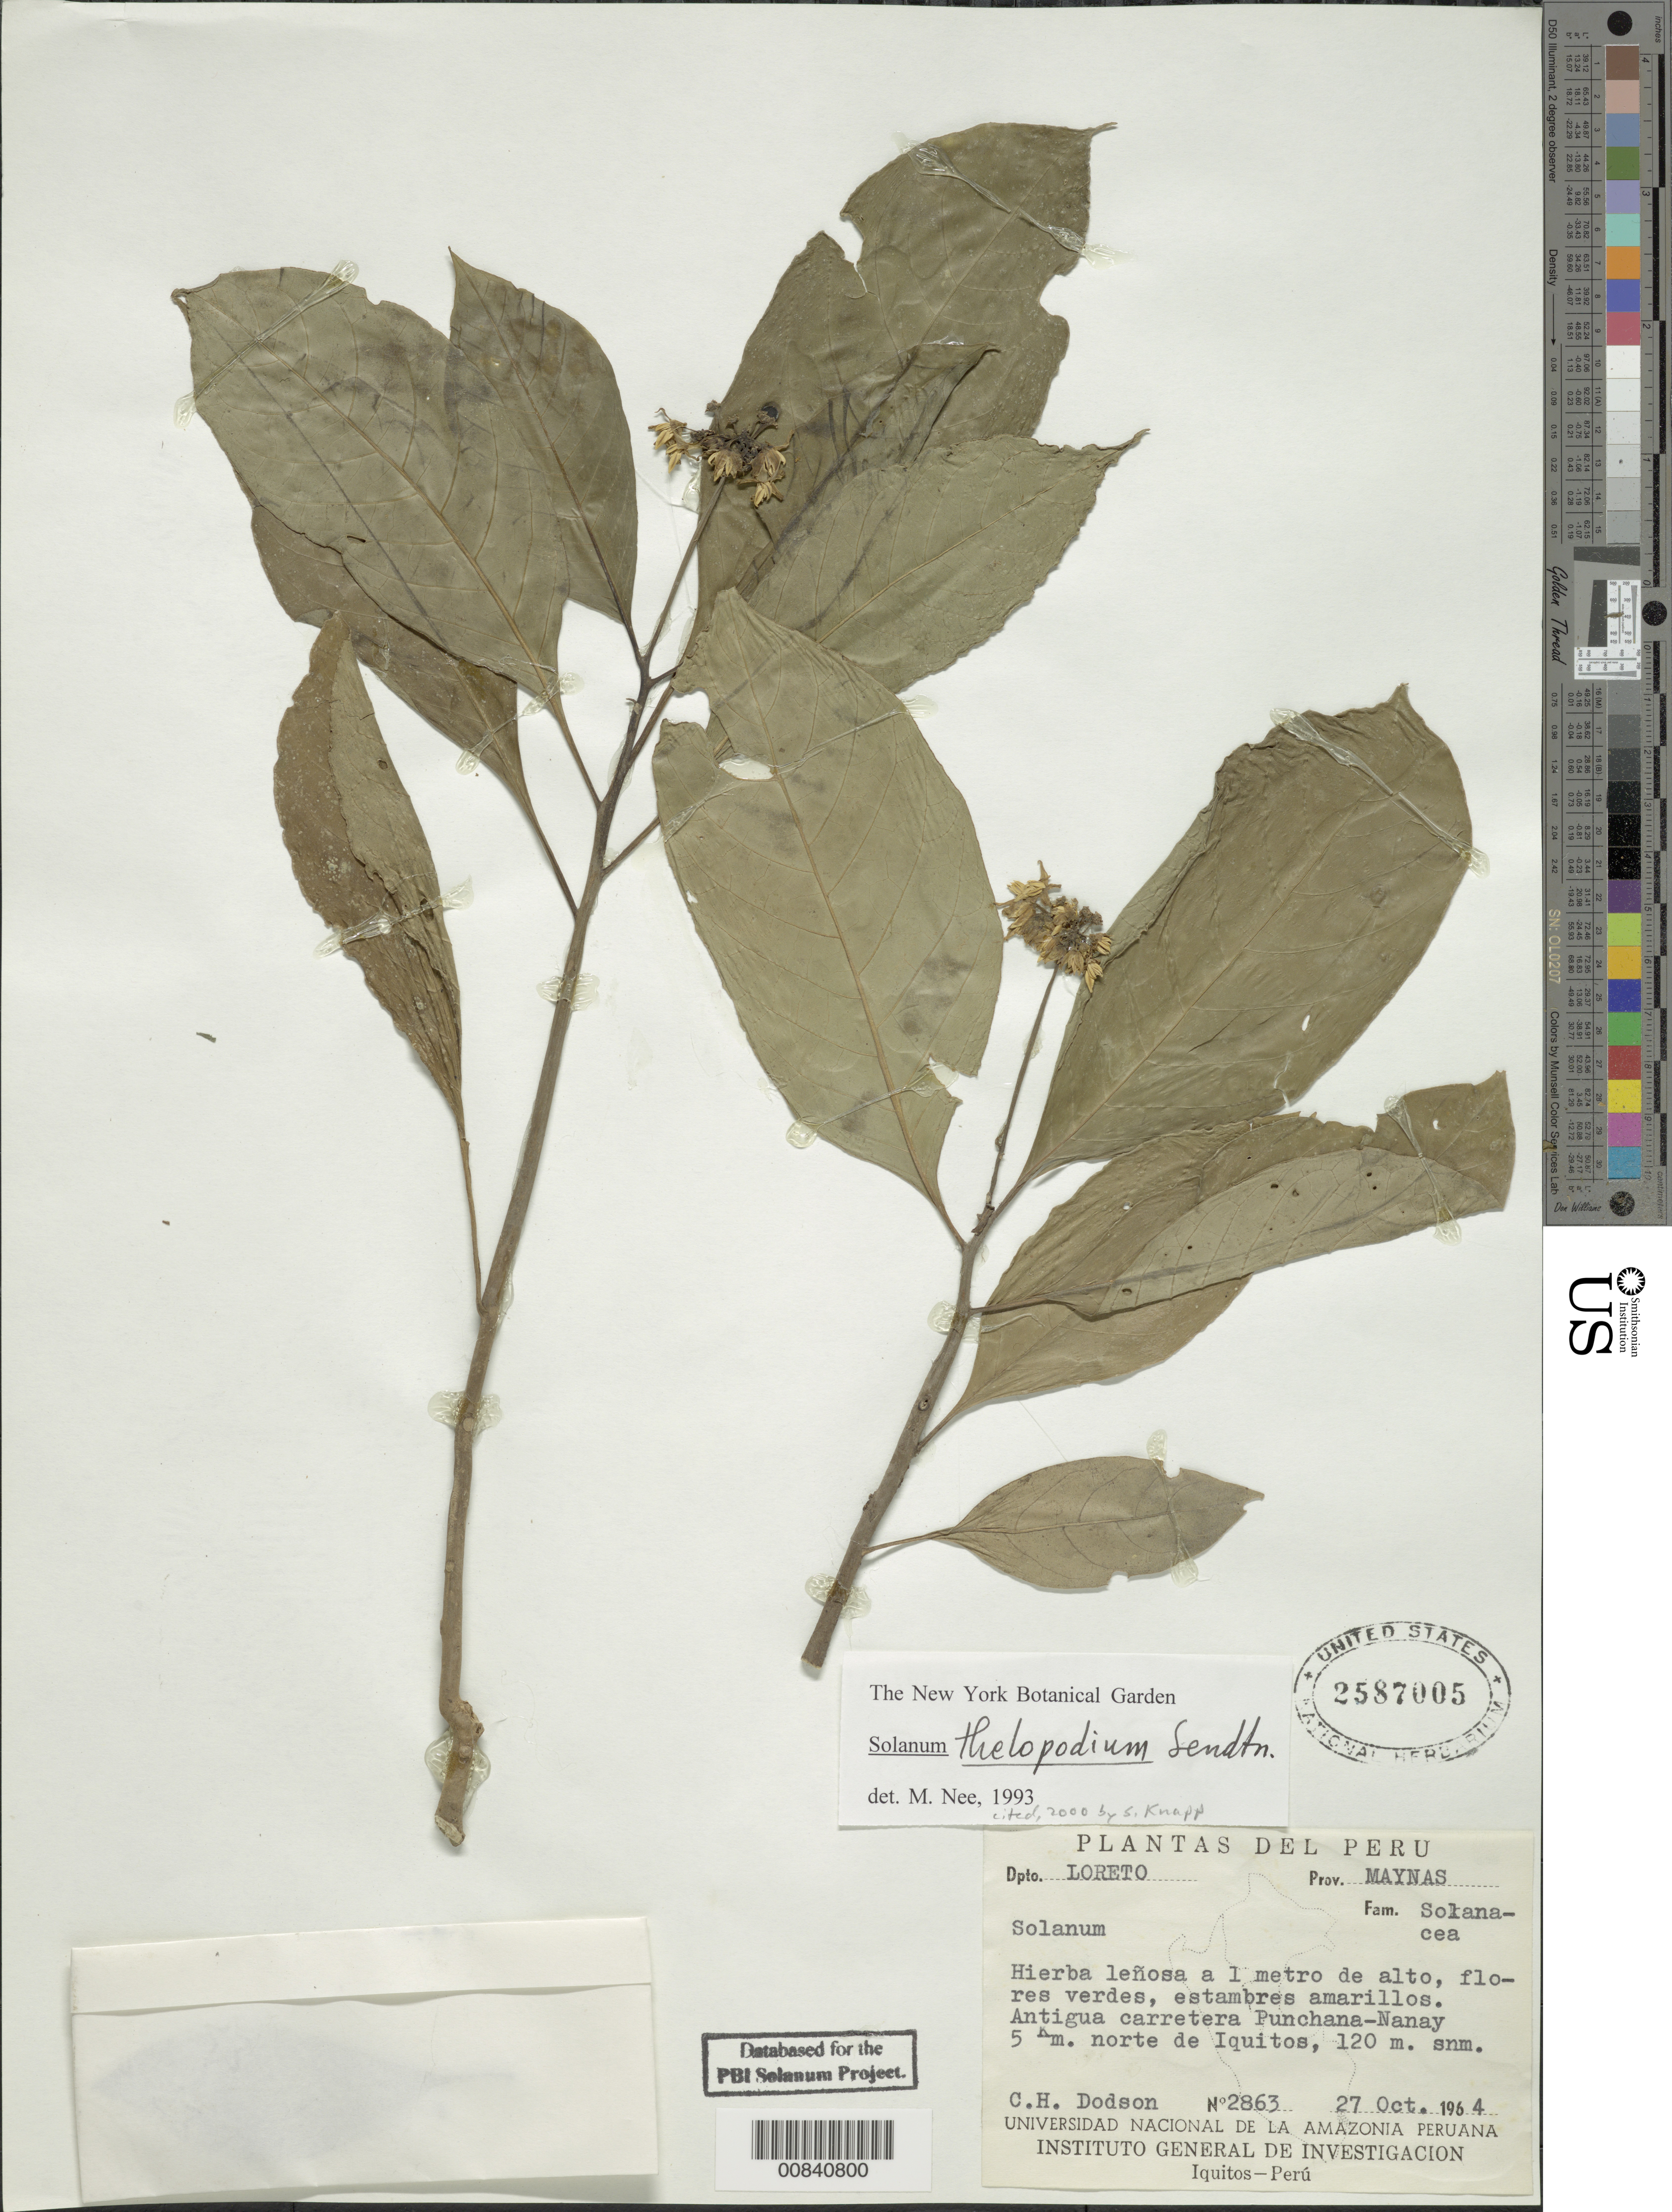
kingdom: Plantae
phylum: Tracheophyta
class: Magnoliopsida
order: Solanales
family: Solanaceae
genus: Solanum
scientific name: Solanum thelopodium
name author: Sendtn.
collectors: C. H. Dodson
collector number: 2863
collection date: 1964-10-27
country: Peru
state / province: Loreto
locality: Dpto. Loreto, Prov. Maynas. Antigua carretera Punchana-Nanay 5 Km. norte de Iquitos.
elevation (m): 120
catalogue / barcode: US 2587005